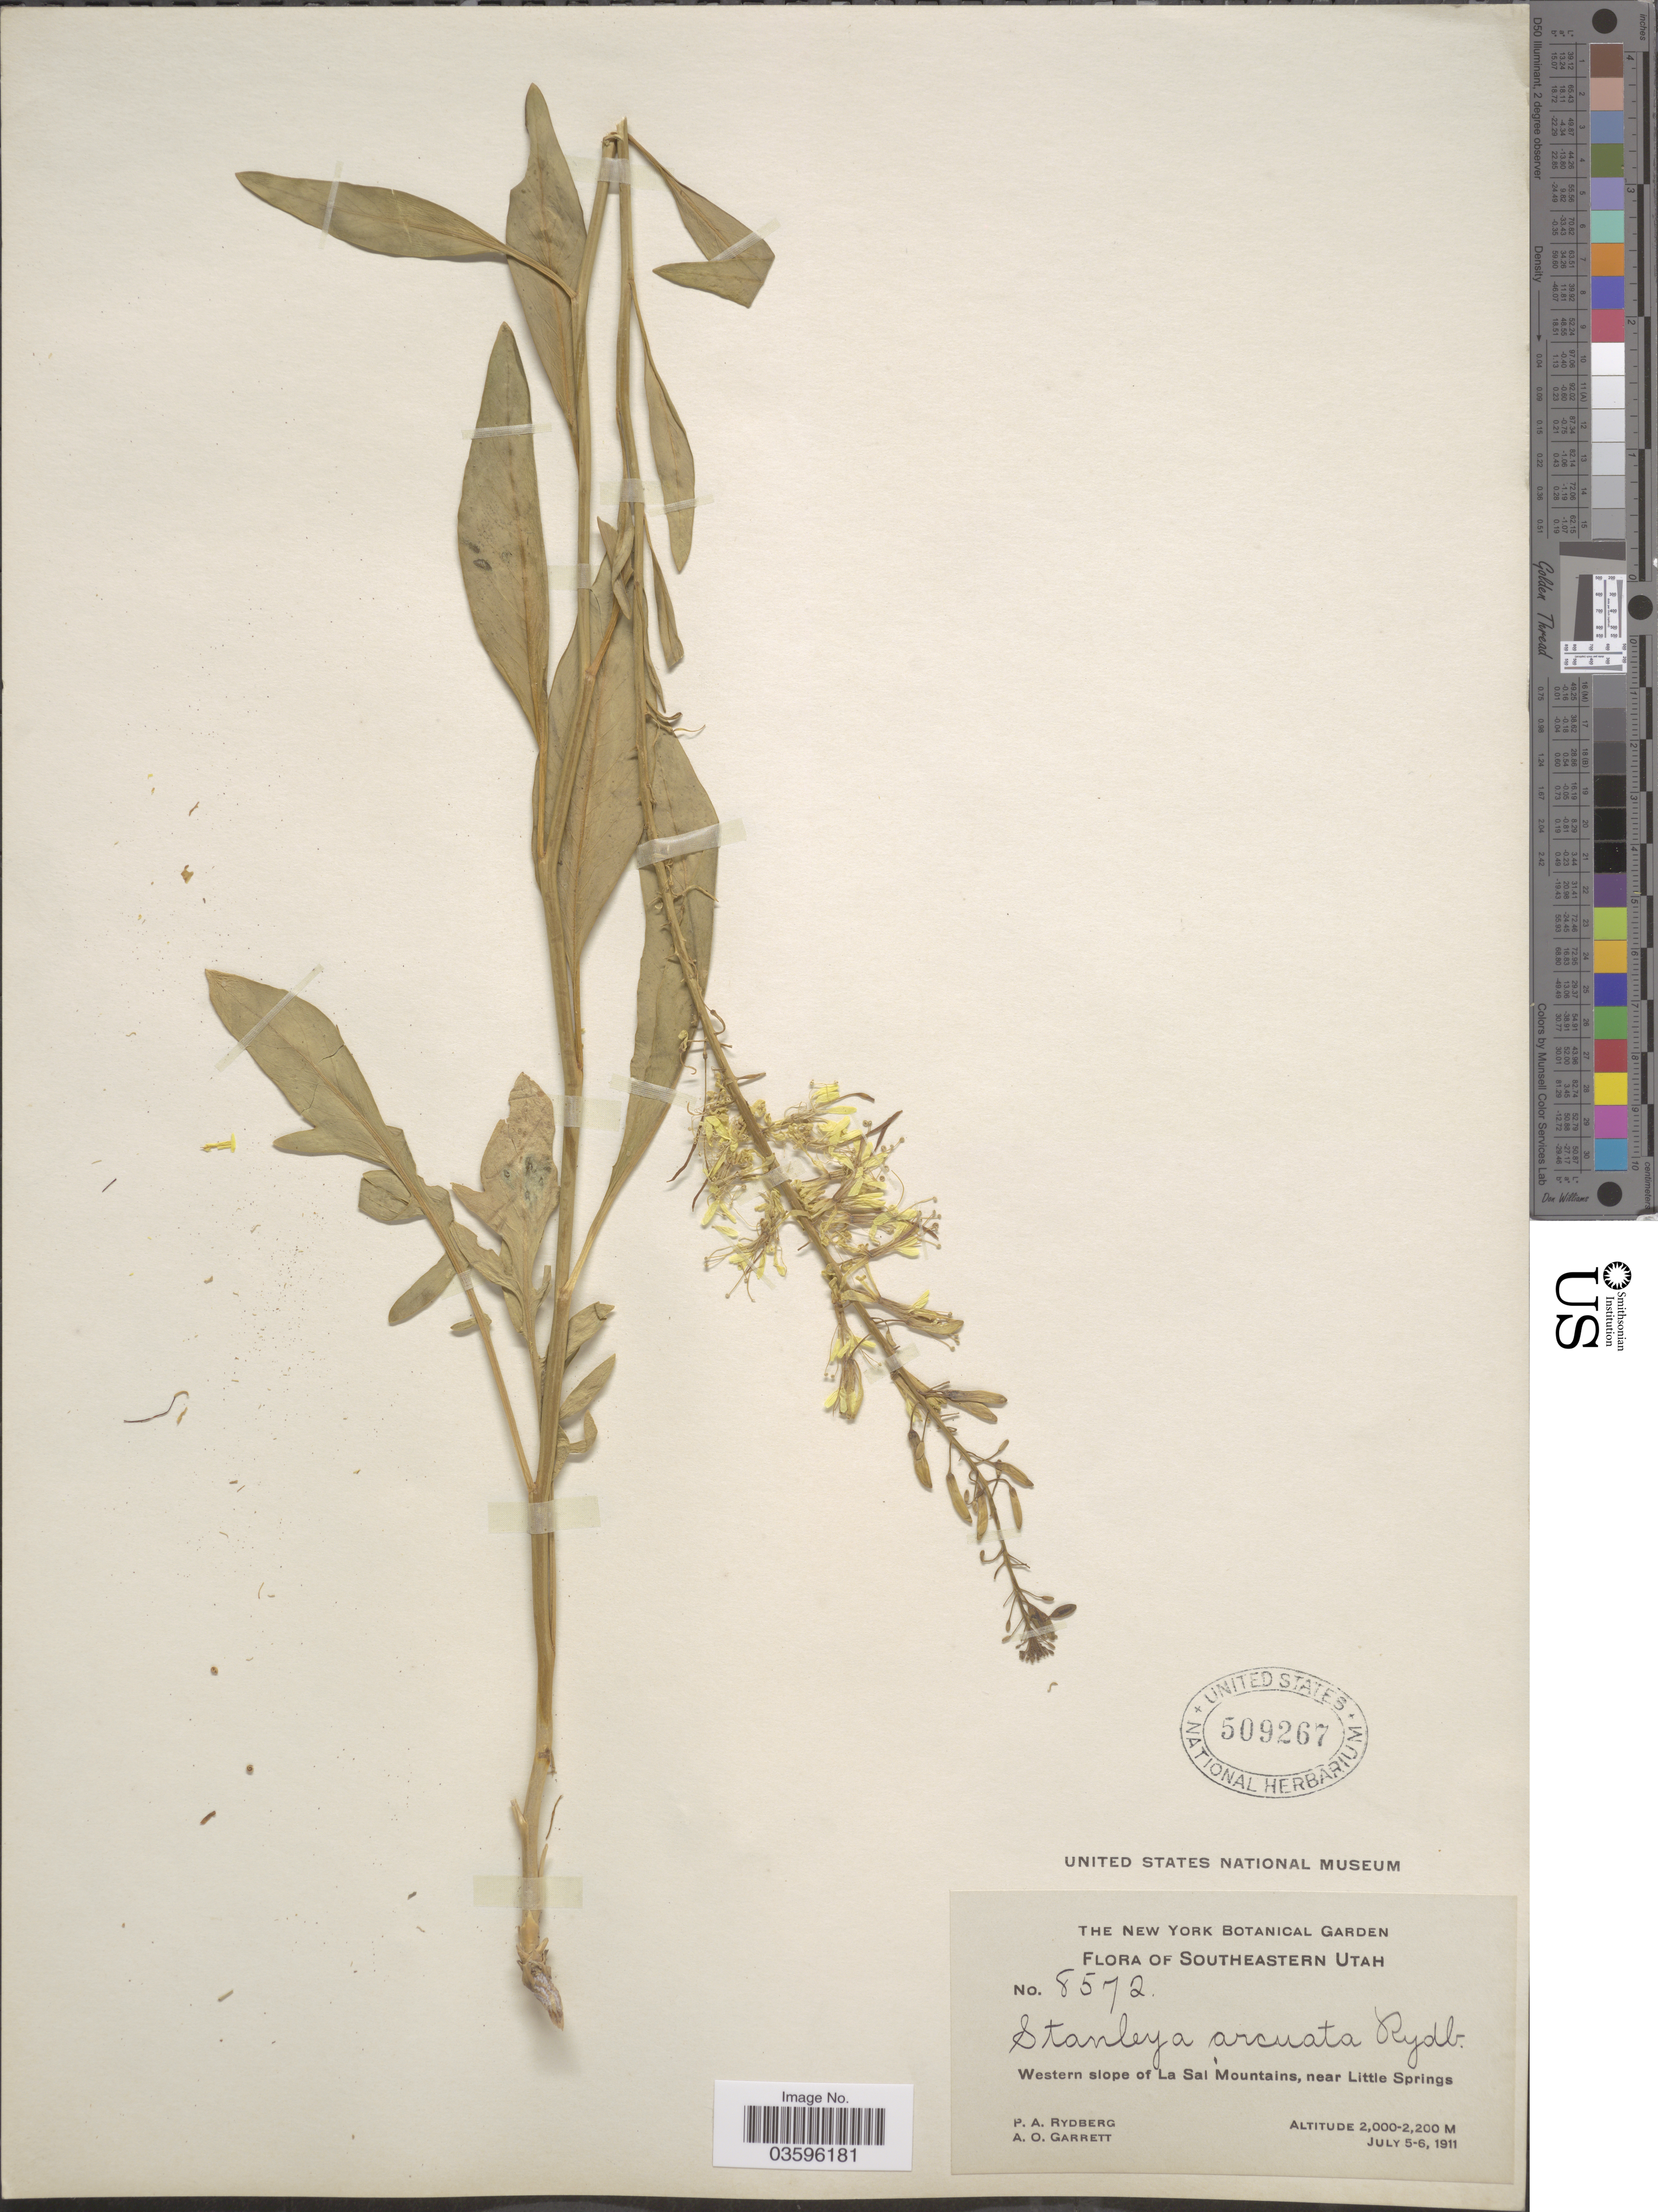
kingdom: Plantae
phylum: Tracheophyta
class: Magnoliopsida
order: Brassicales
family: Brassicaceae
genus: Stanleya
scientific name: Stanleya pinnata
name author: (Pursh) Britton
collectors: P. A. Rydberg & A. O. Garrett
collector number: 8572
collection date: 1911-07-05/1911-07-06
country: United States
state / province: Utah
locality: Southeastern Utah. Western slope of La Sal Mountains, near Little Springs.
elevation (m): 2000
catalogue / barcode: US 509267